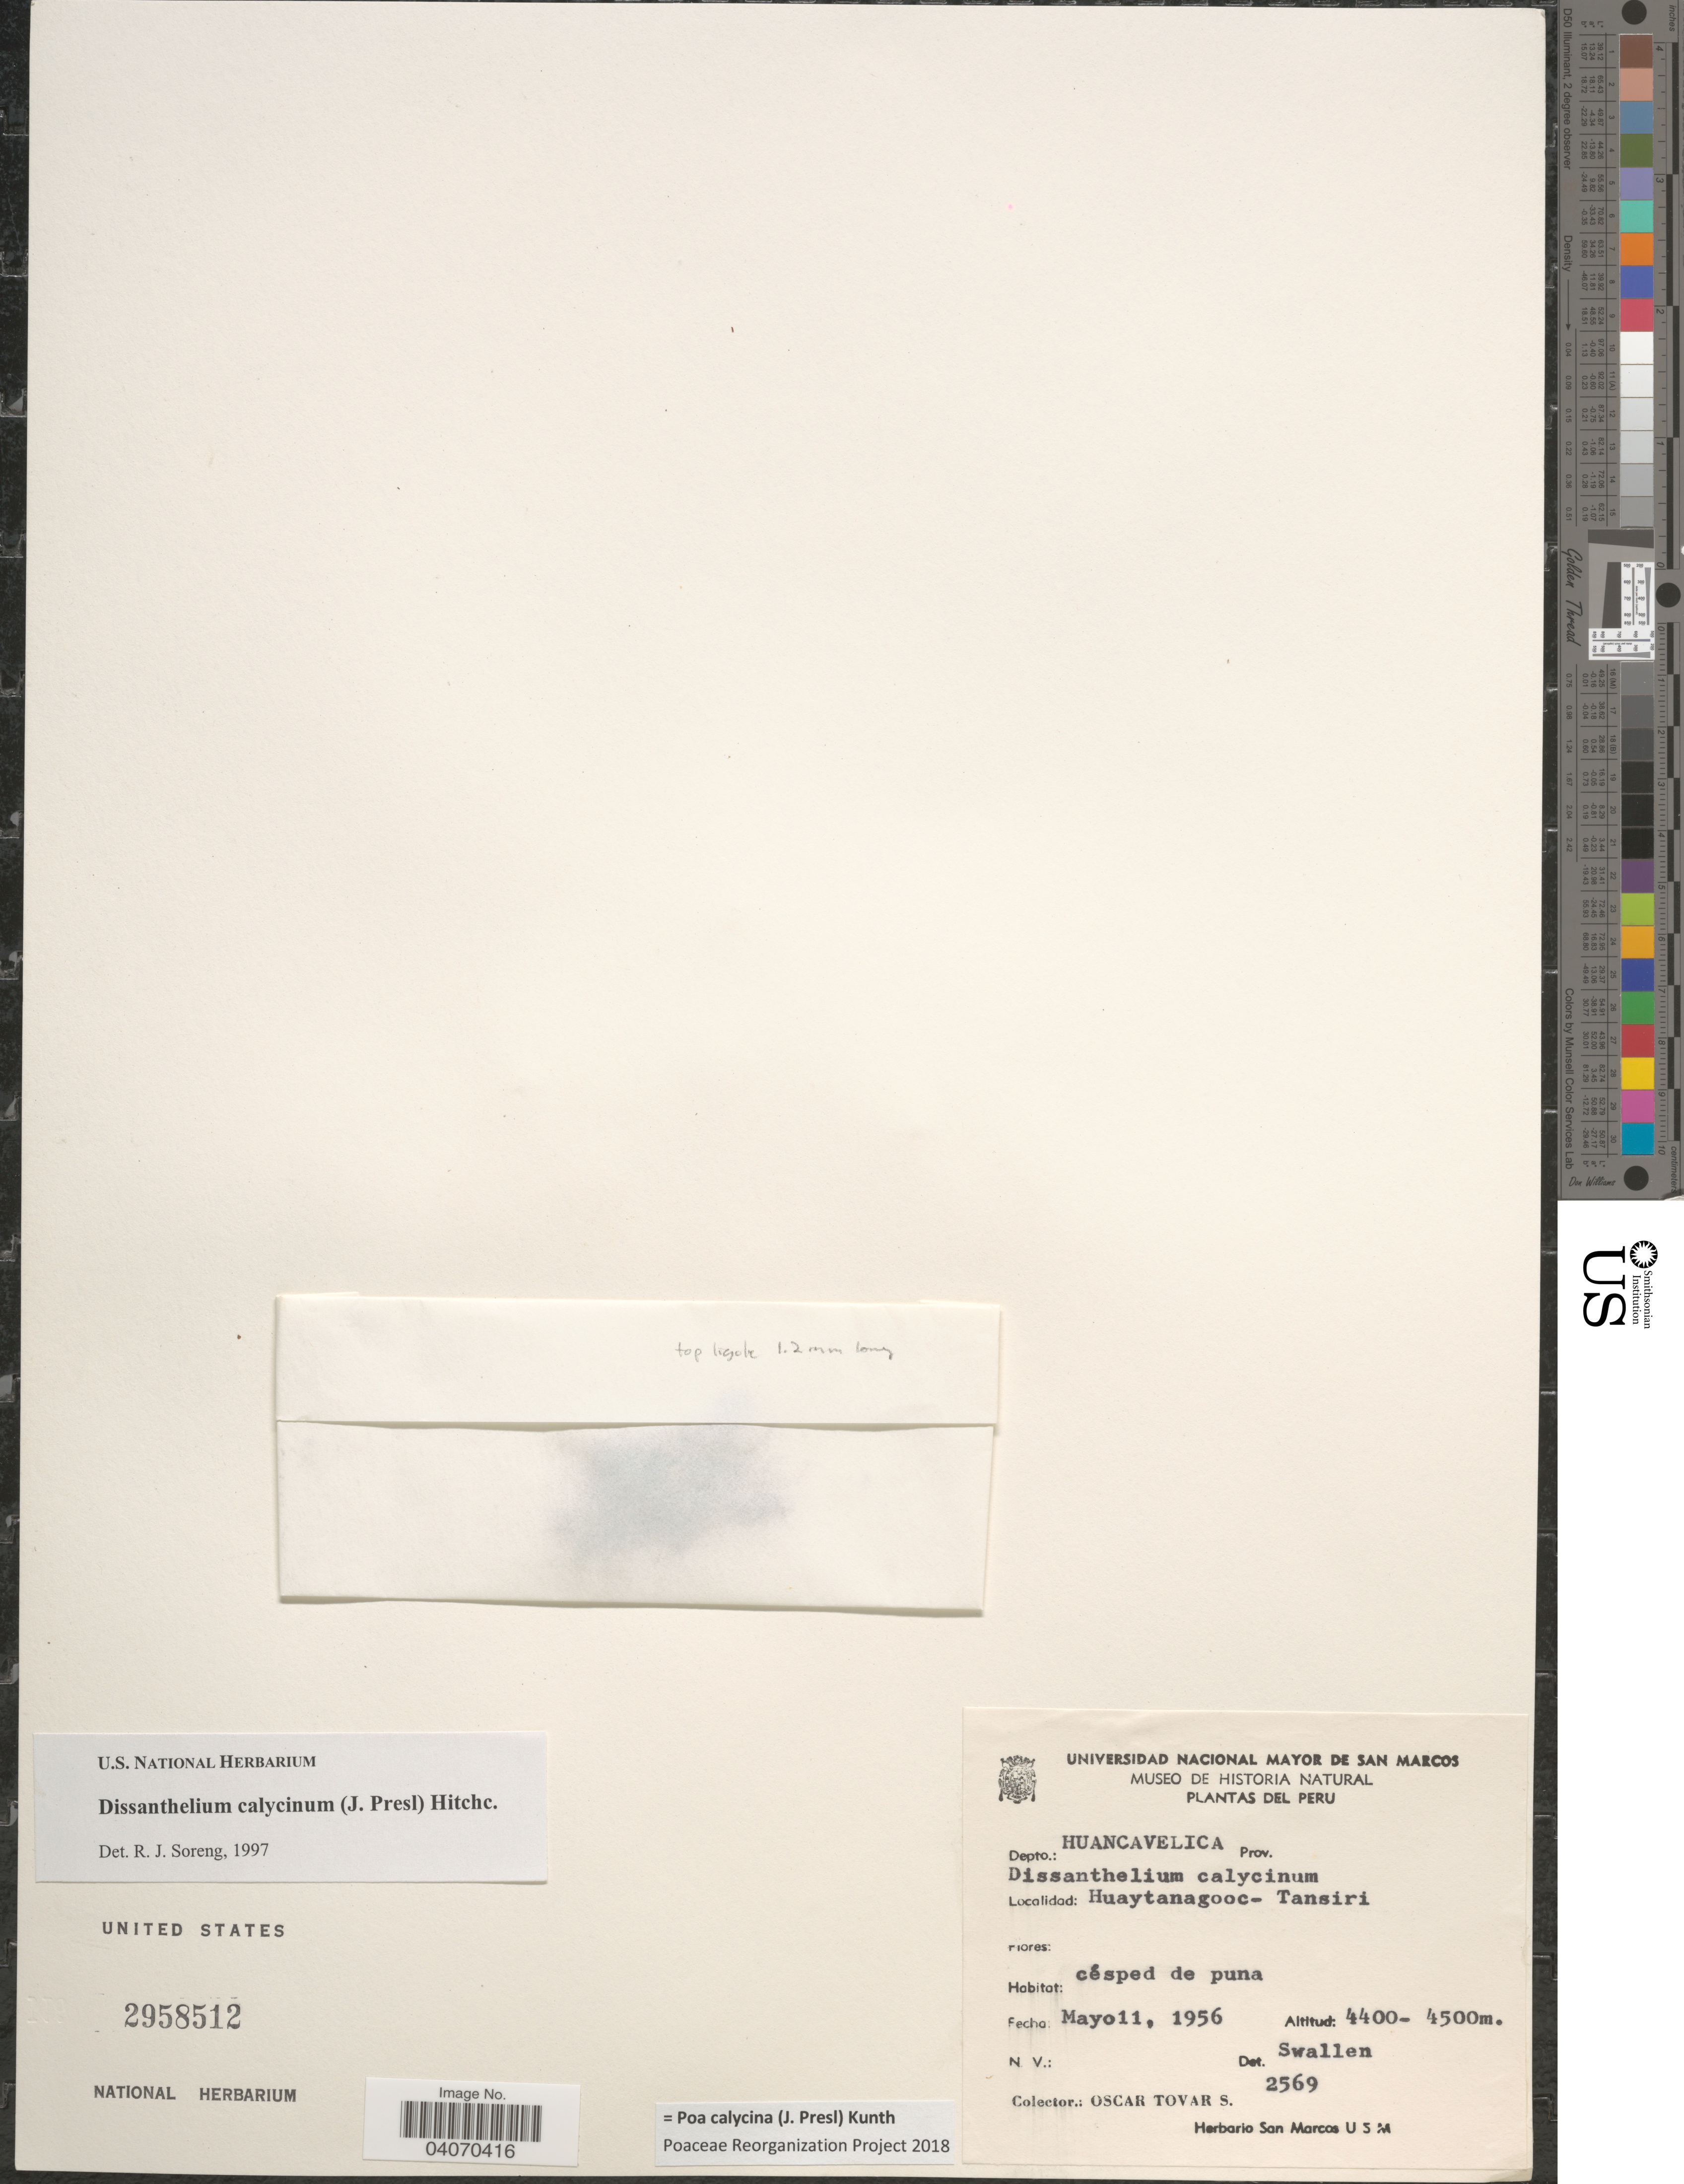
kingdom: Plantae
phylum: Tracheophyta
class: Liliopsida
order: Poales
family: Poaceae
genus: Poa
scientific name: Poa calycina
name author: (J. Presl) Kunth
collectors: Ó. Tovar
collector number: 2569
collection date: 1956-05-11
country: Peru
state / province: Huancavelica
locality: Depto.: Huancavelica. Huaytanagooc-Tansiri.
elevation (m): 4400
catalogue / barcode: US 2958512